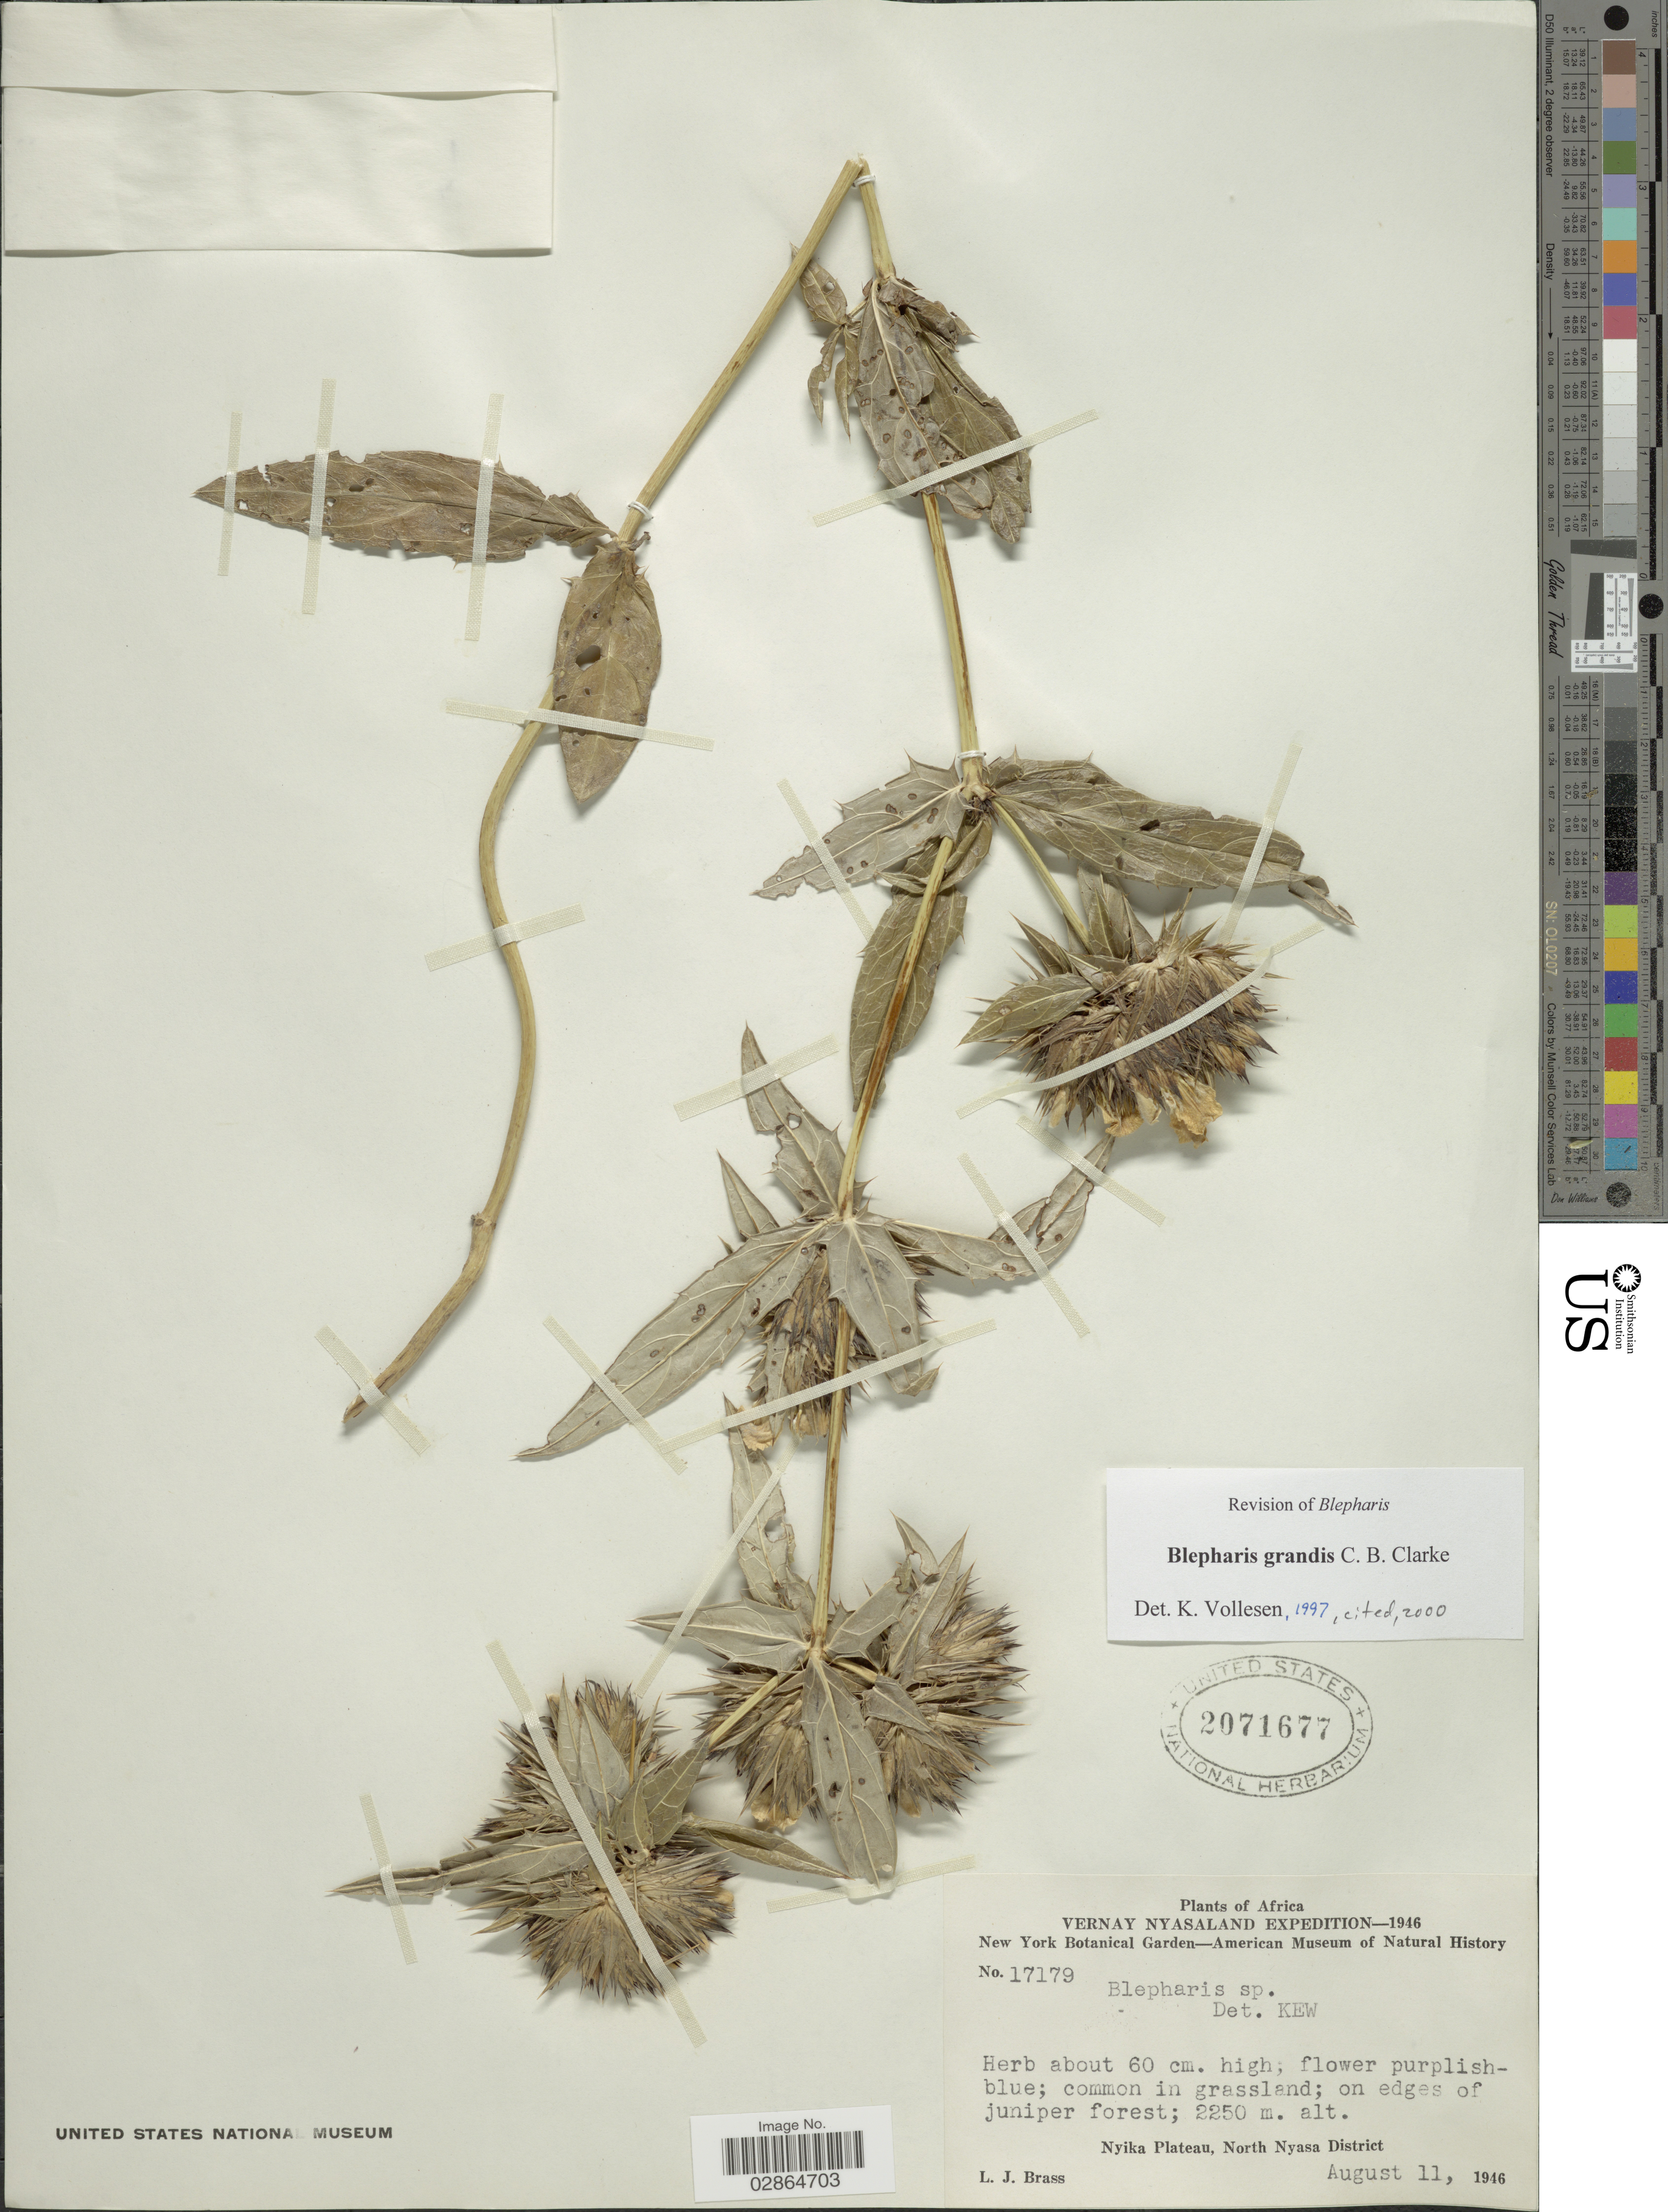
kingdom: Plantae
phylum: Tracheophyta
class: Magnoliopsida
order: Lamiales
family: Acanthaceae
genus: Blepharis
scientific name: Blepharis grandis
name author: C.B. Clarke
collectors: L. J. Brass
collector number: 17179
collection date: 1946-08-11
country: Malawi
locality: Vernay Nyasaland, Nyika Plateau, North Nyasa District.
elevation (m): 2250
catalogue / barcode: US 2071677